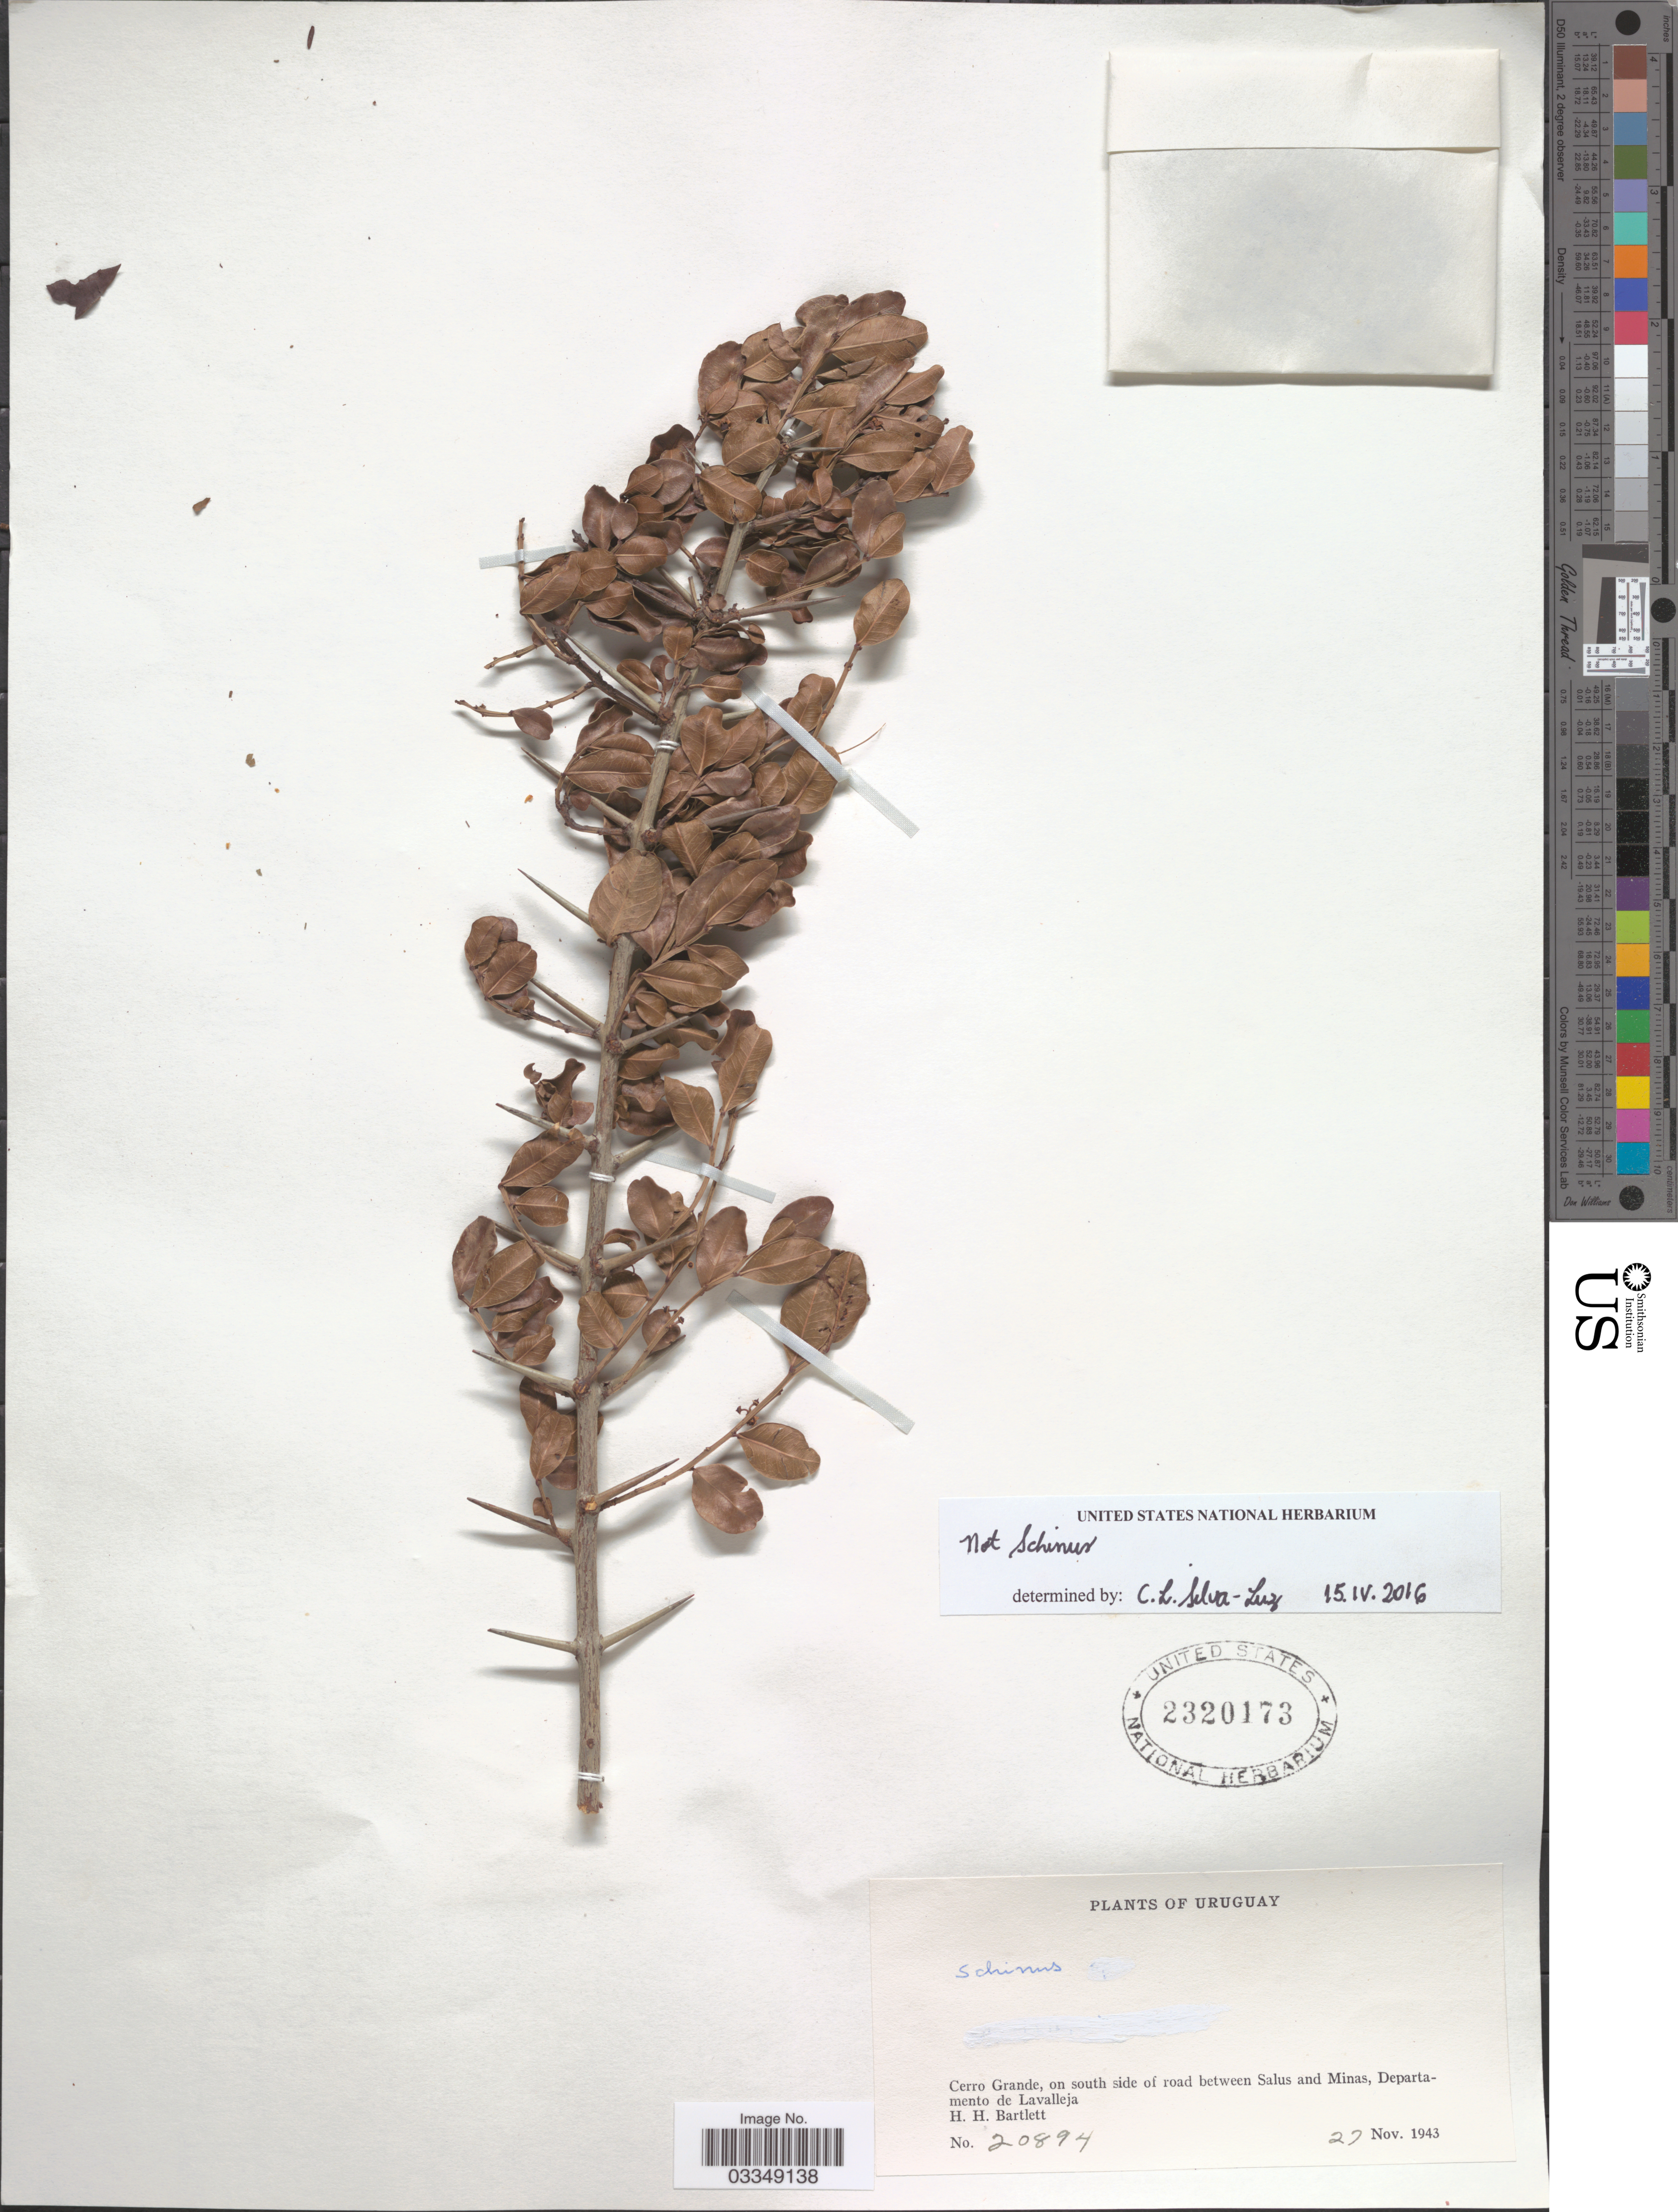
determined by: Mitchell, John D.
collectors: H. H. Bartlett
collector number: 20894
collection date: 1943-11-27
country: Uruguay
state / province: Lavalleja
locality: Cerro Grande, on south side of road between Salus and Minas, Deprtamento de Lavalleja.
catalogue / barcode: US 2320173